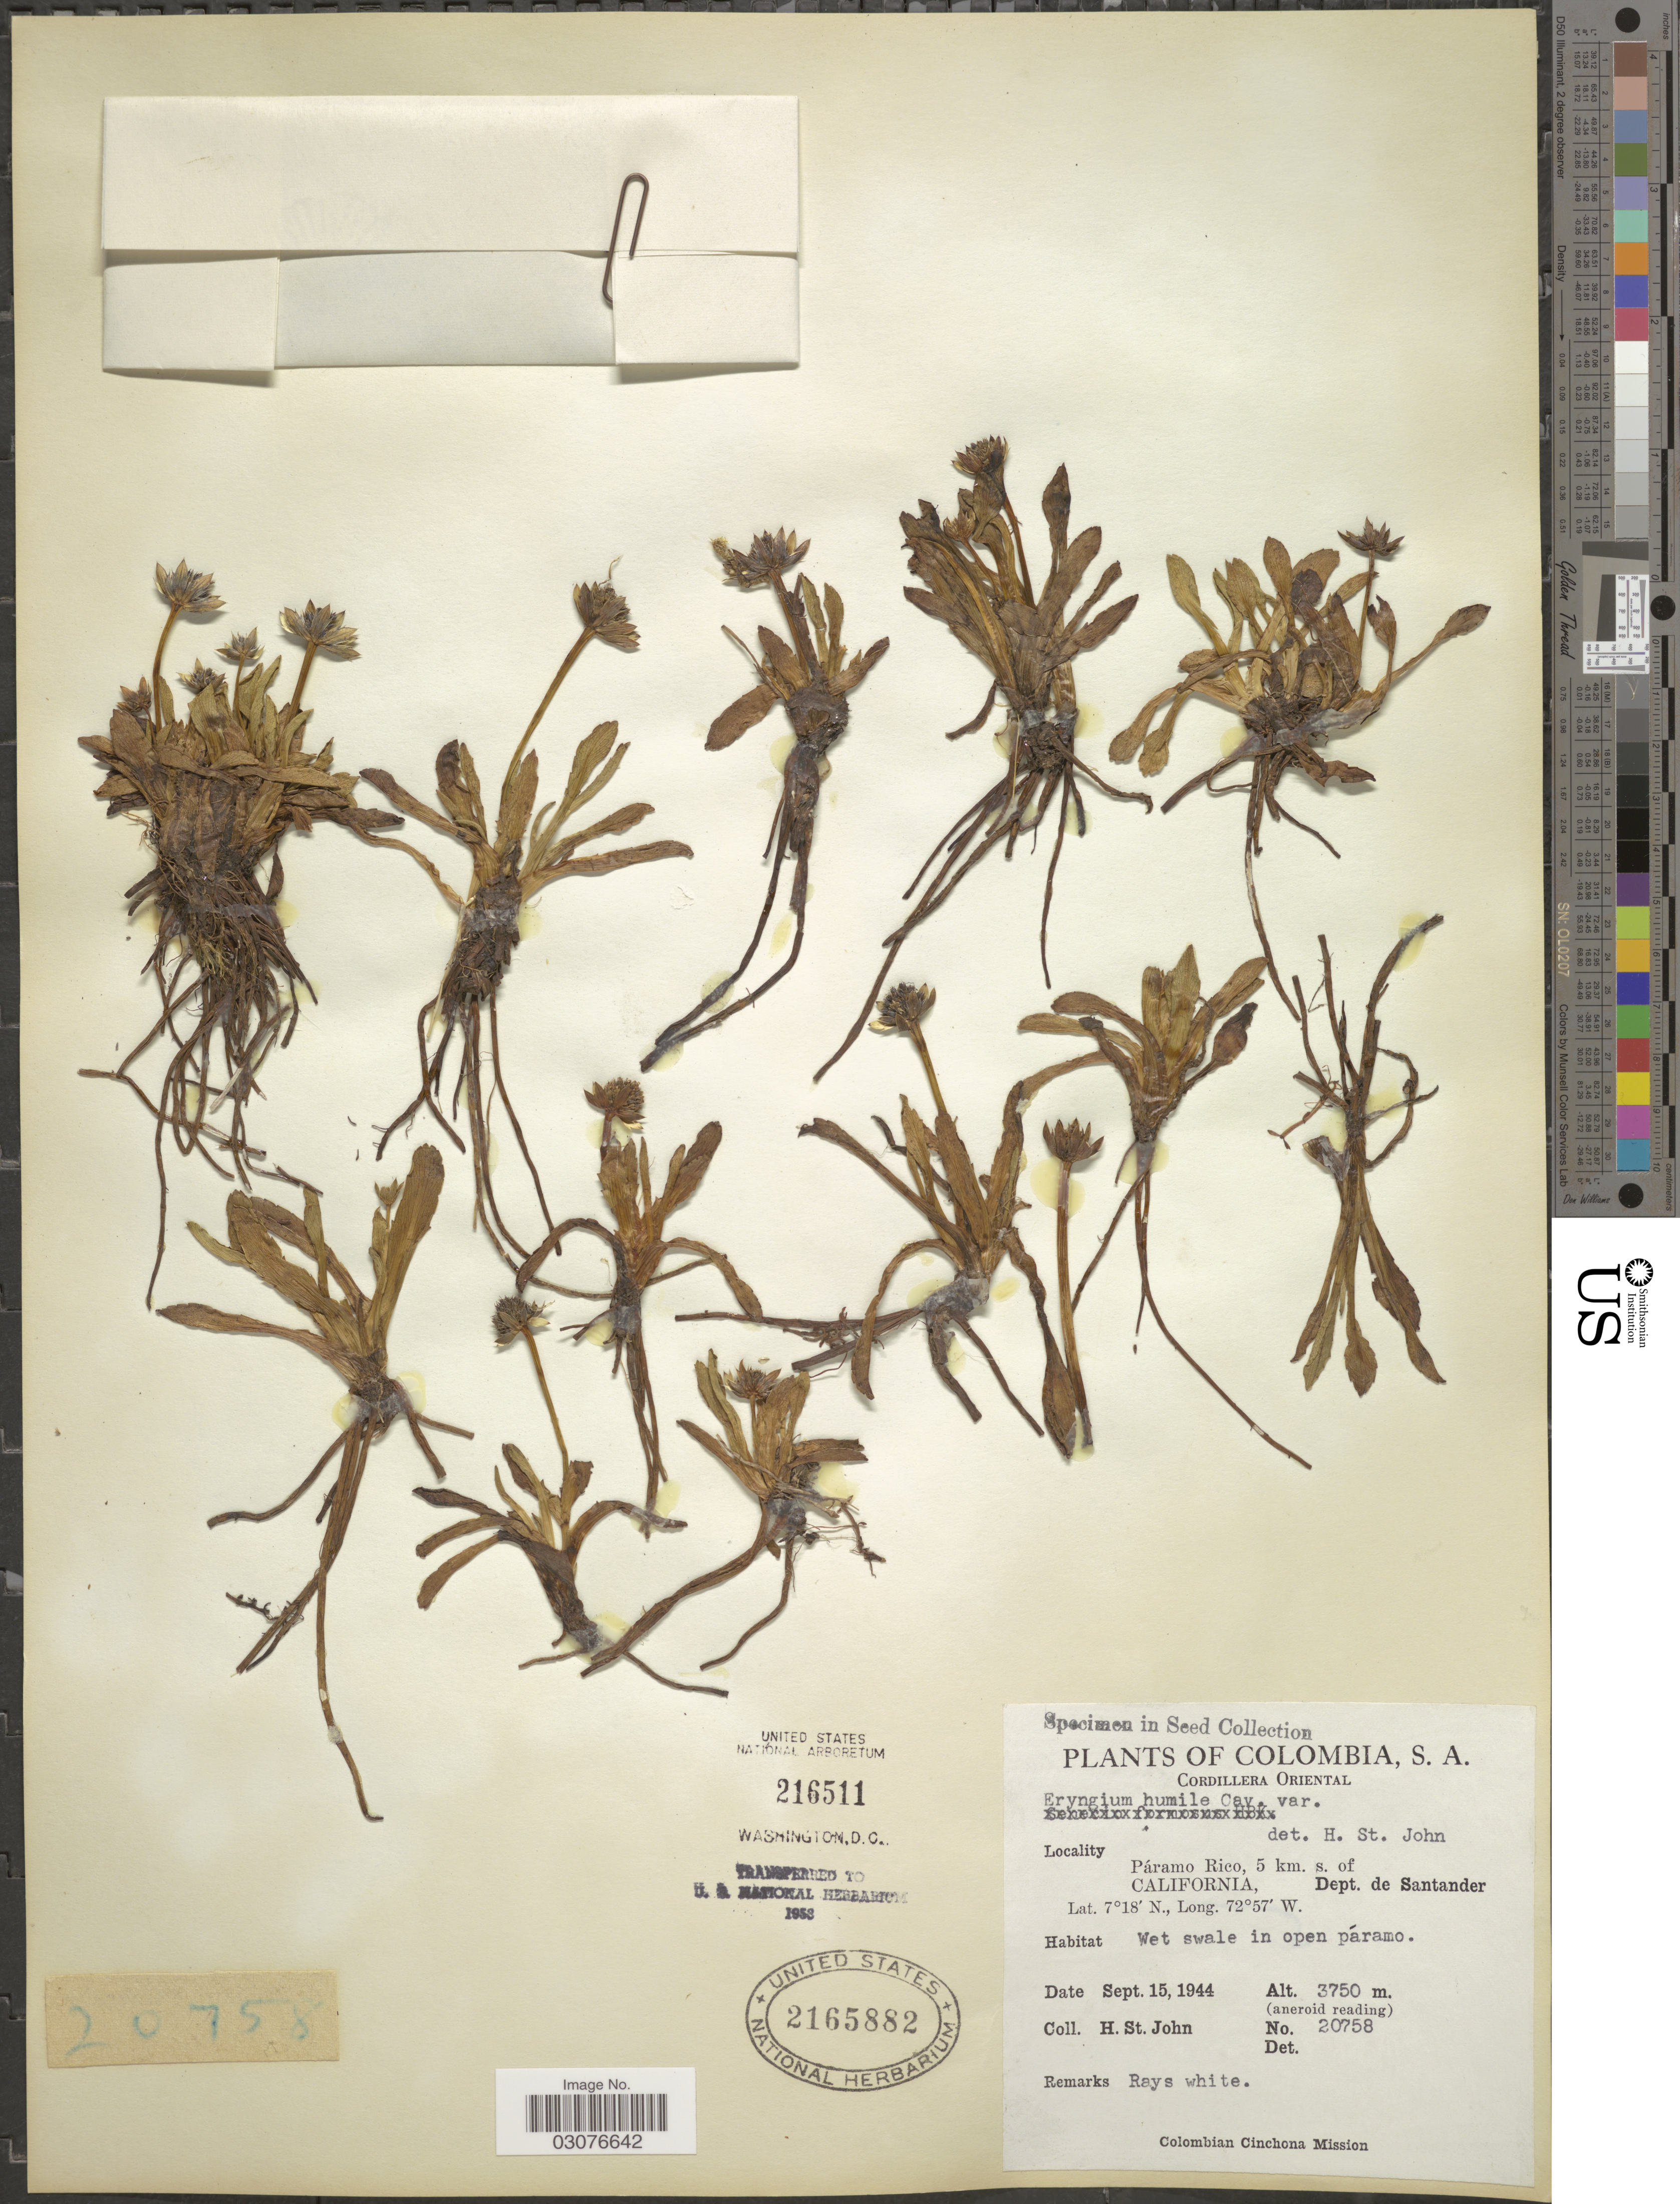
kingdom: Plantae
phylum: Tracheophyta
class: Magnoliopsida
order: Apiales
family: Apiaceae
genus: Eryngium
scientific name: Eryngium humile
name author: Cav.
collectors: H. St. John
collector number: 20758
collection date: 1944-09-15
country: Colombia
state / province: Santander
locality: Cordillera Oriental, Páramo Rico, 5 km. s. of California, Dept. de Santander.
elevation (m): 3750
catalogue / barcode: US 2165882